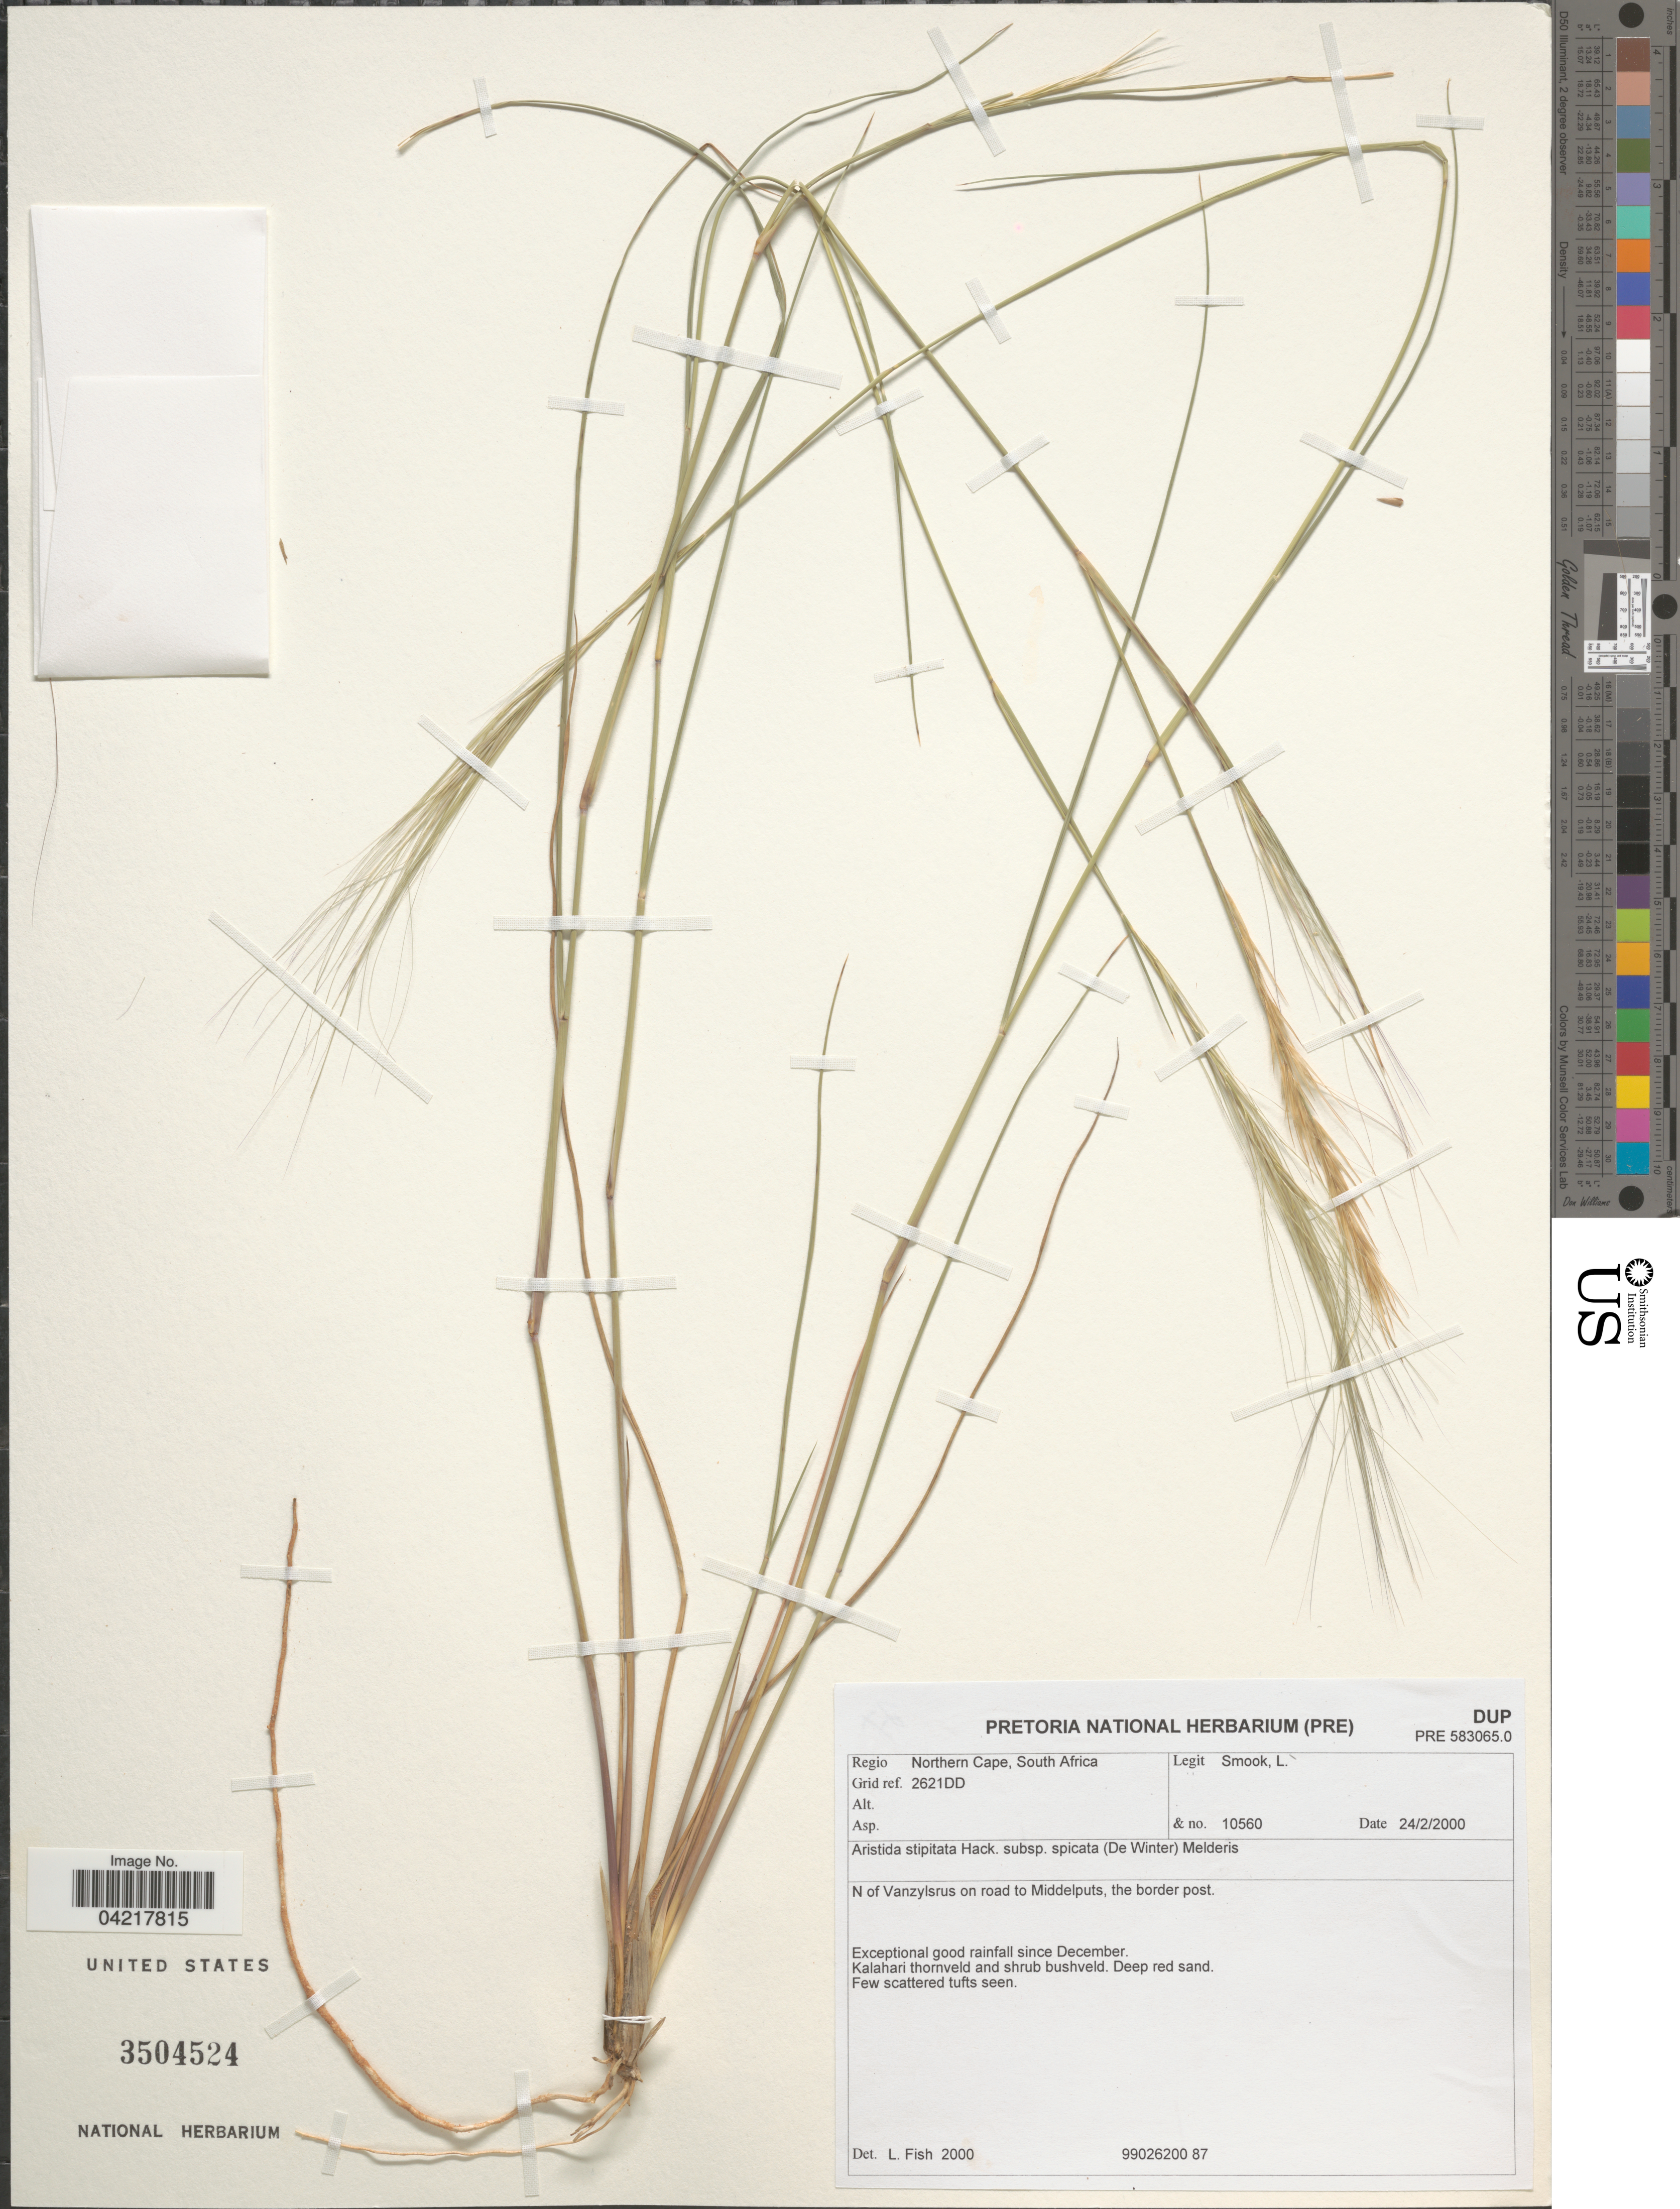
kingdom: Plantae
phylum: Tracheophyta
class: Liliopsida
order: Poales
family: Poaceae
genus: Aristida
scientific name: Aristida stipitata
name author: Hack. ex Schinz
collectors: L. Smook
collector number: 10560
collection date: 2000-02-24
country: South Africa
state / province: Northern Cape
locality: Regio Northern Cape. Grid ref. 2621DD. N of Vanzylsrus on road to Middelputs, the border post.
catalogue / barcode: US 3504524